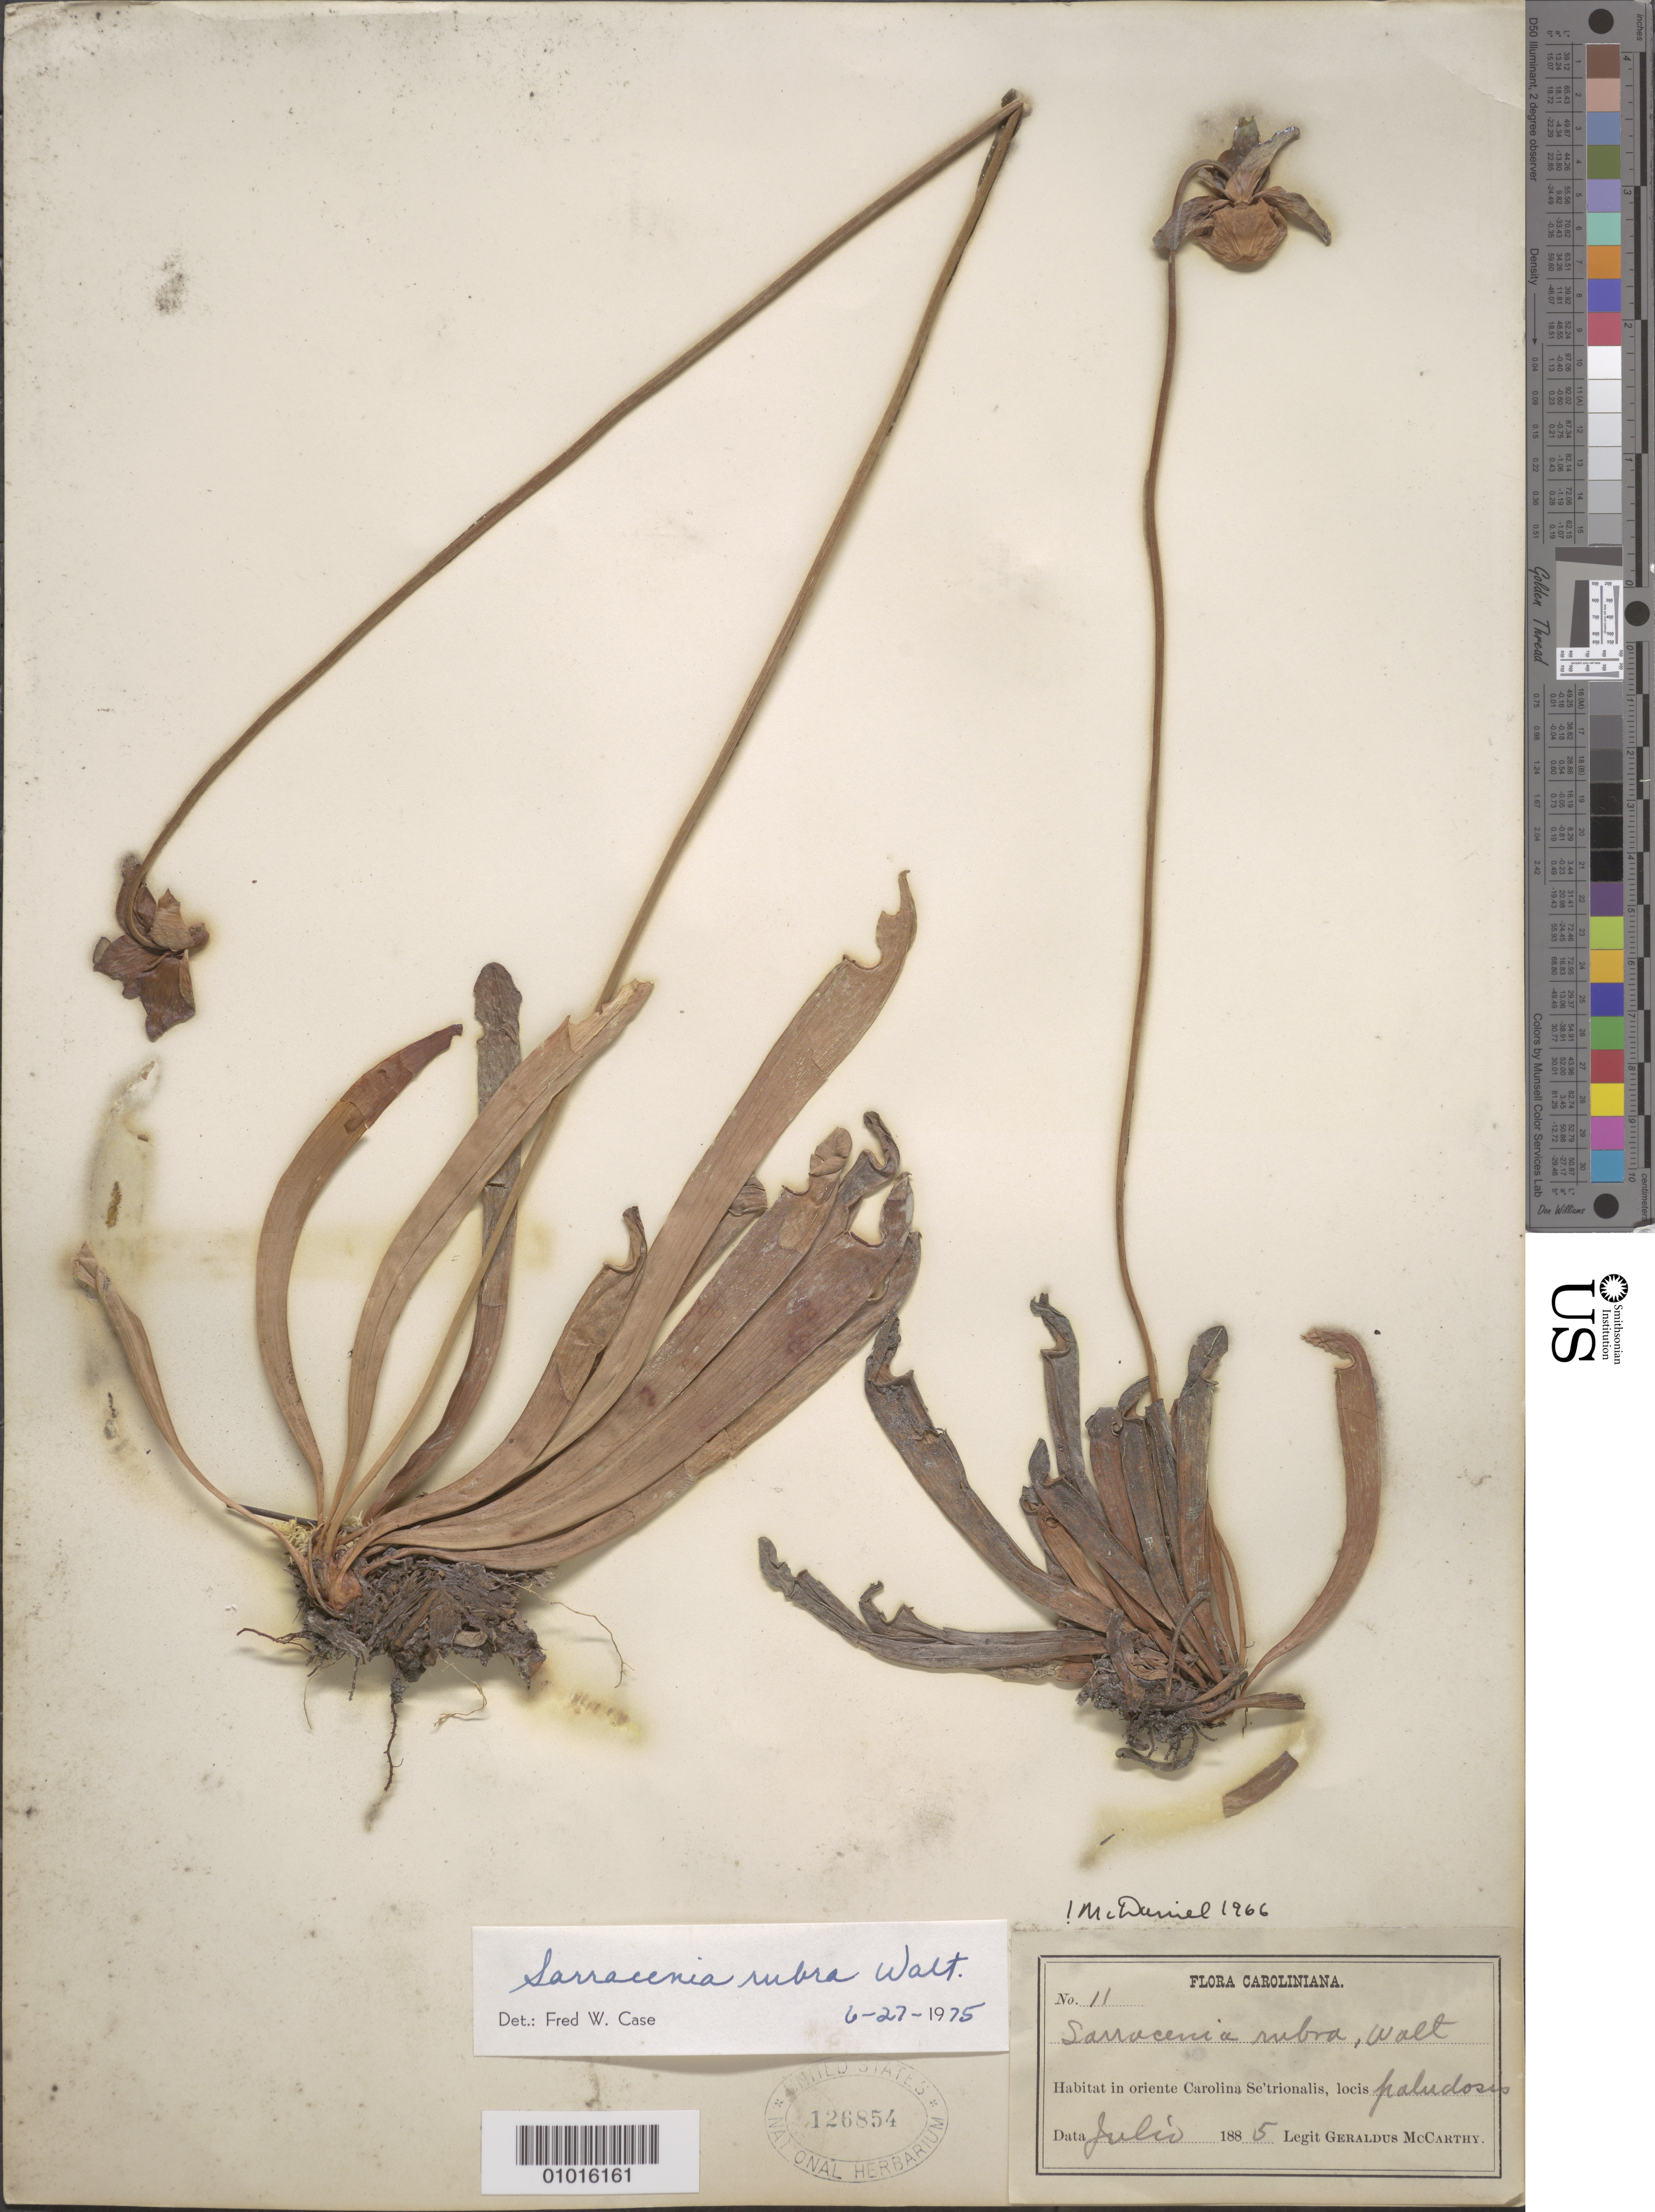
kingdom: Plantae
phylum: Tracheophyta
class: Magnoliopsida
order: Ericales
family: Sarraceniaceae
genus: Sarracenia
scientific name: Sarracenia rubra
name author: Walter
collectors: G. McCarthy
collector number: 11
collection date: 1885-07-05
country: United States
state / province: North Carolina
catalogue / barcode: US 126854